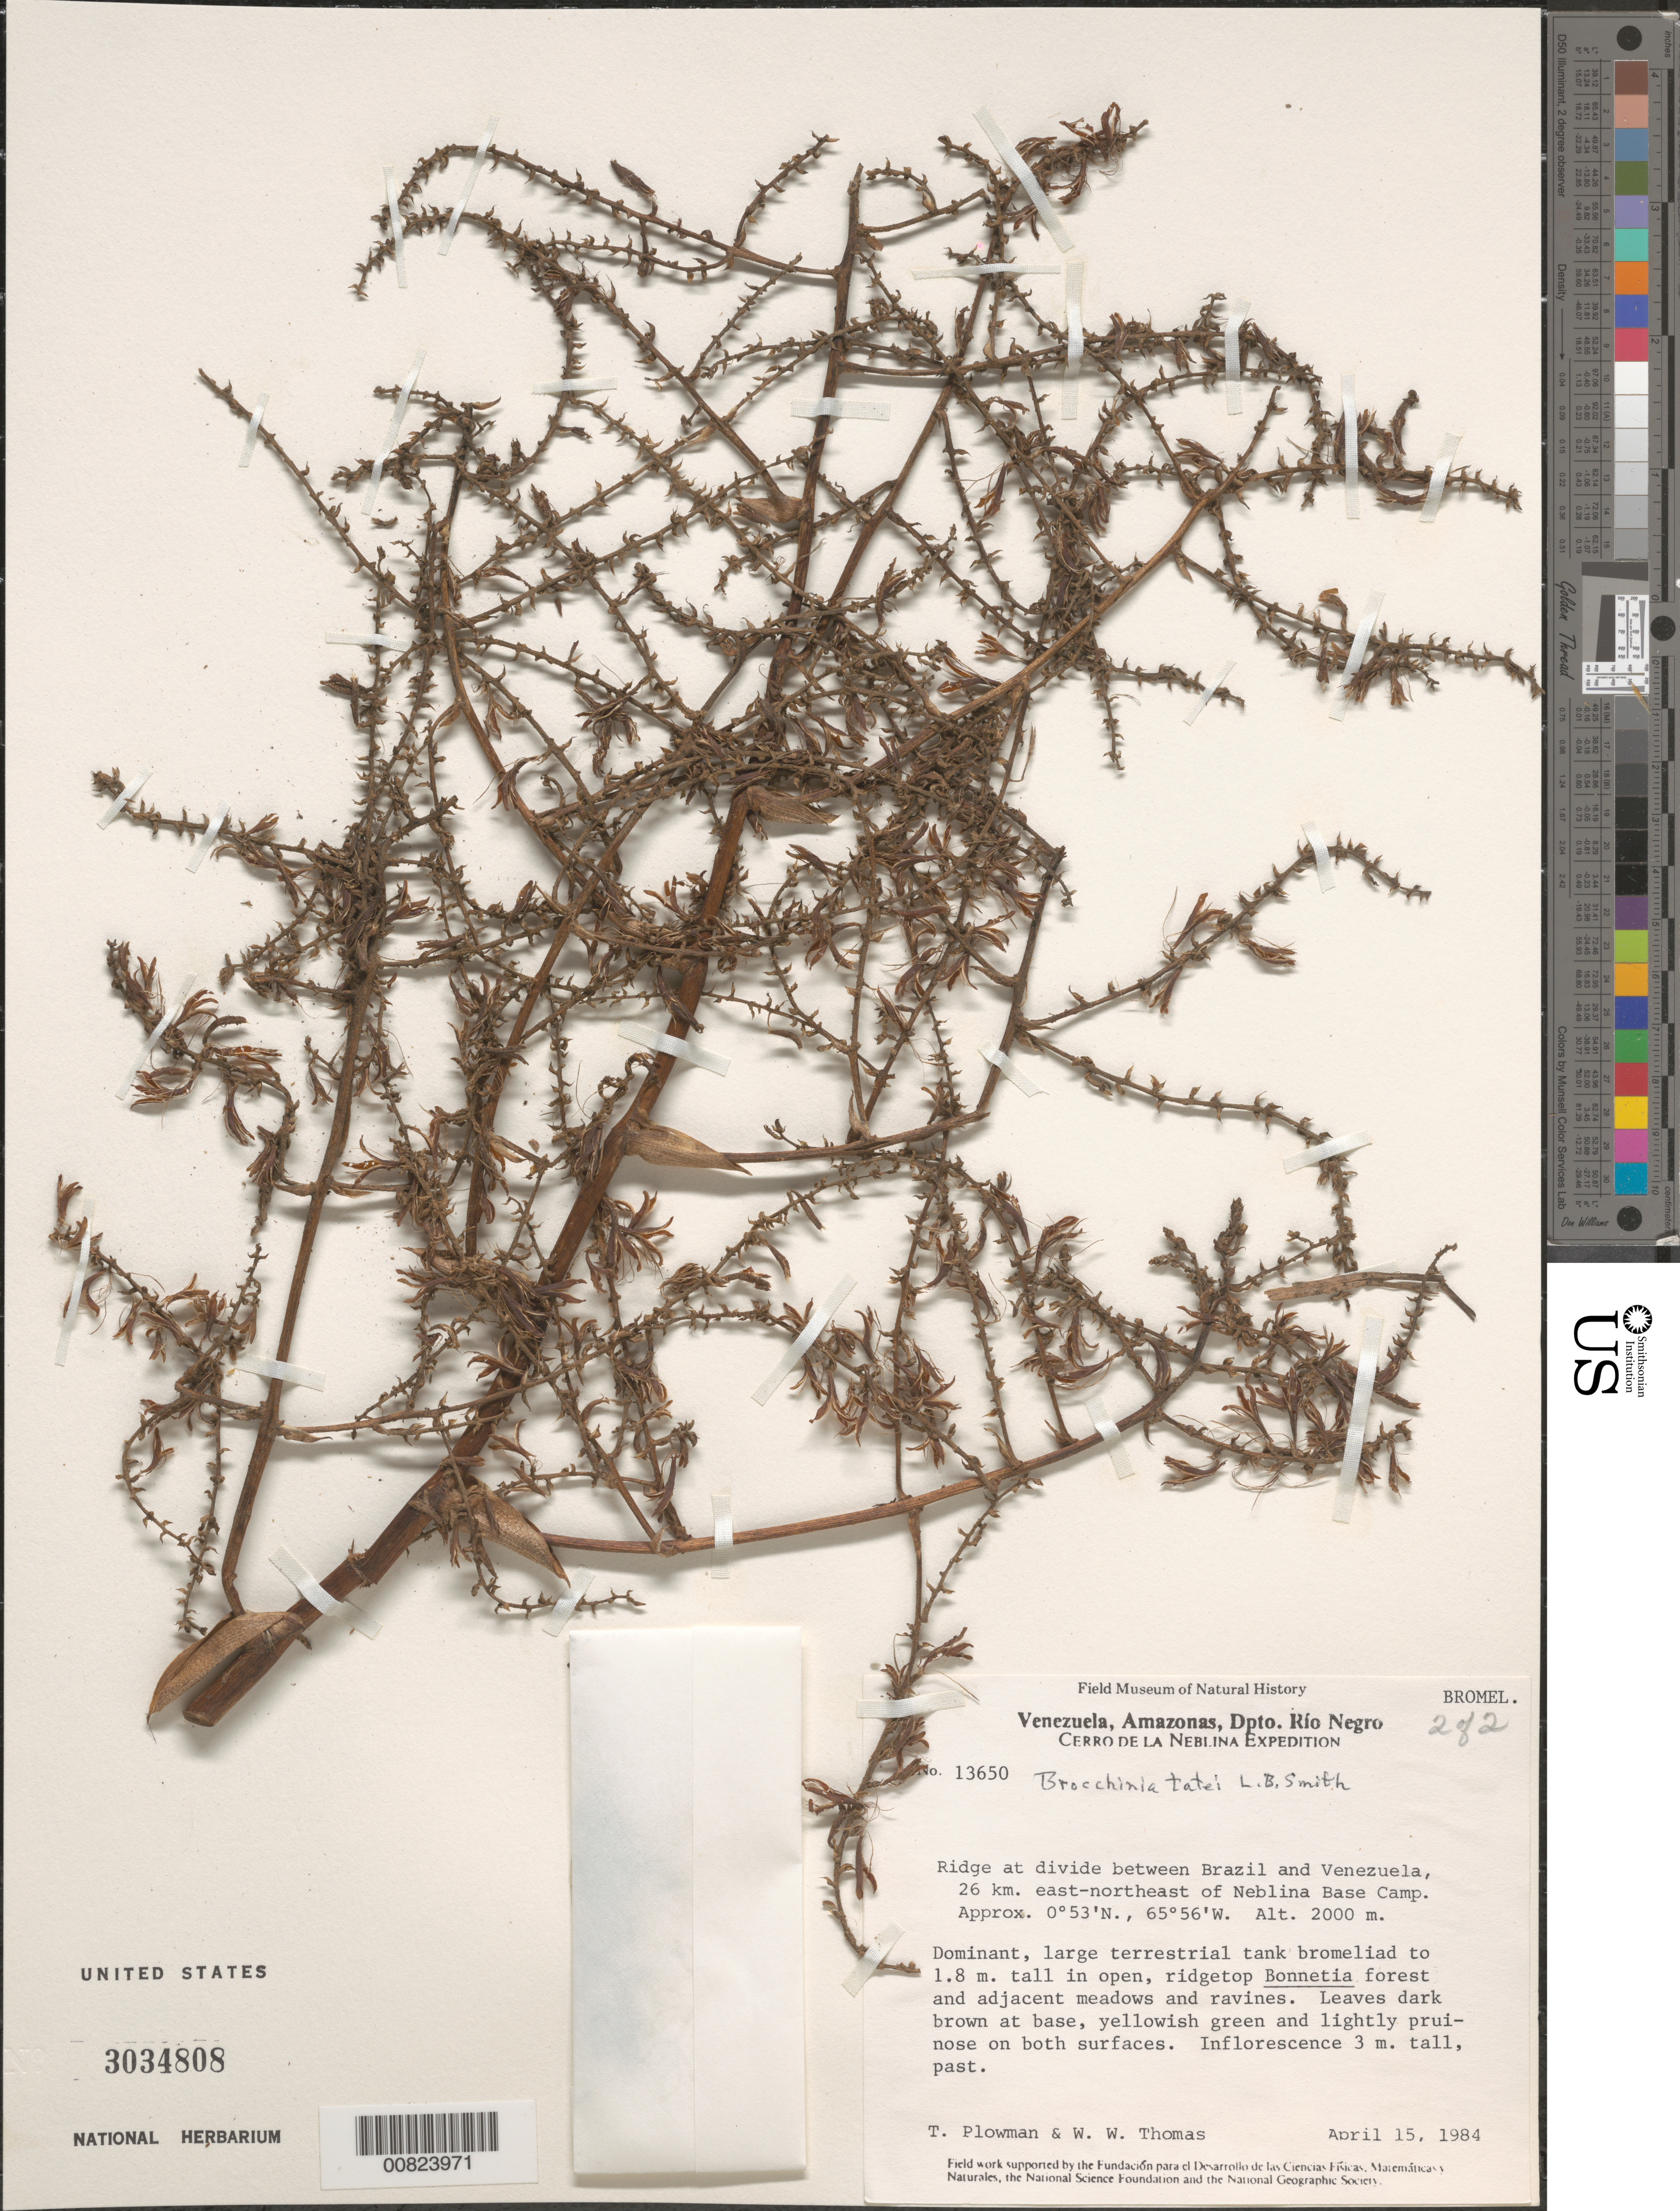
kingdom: Plantae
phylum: Tracheophyta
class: Liliopsida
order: Poales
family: Bromeliaceae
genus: Brocchinia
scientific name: Brocchinia tatei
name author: L.B. Sm.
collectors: T. Plowman & W. Thomas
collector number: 13650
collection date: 1984-04-15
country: Venezuela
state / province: Amazonas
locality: Dpto. Río Negro. Cerro de La Neblina. Ridge at divide between Brazil and Venezuela, 26 km. east-northeast of Neblina Base Camp.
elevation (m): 2000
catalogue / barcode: US 3034808